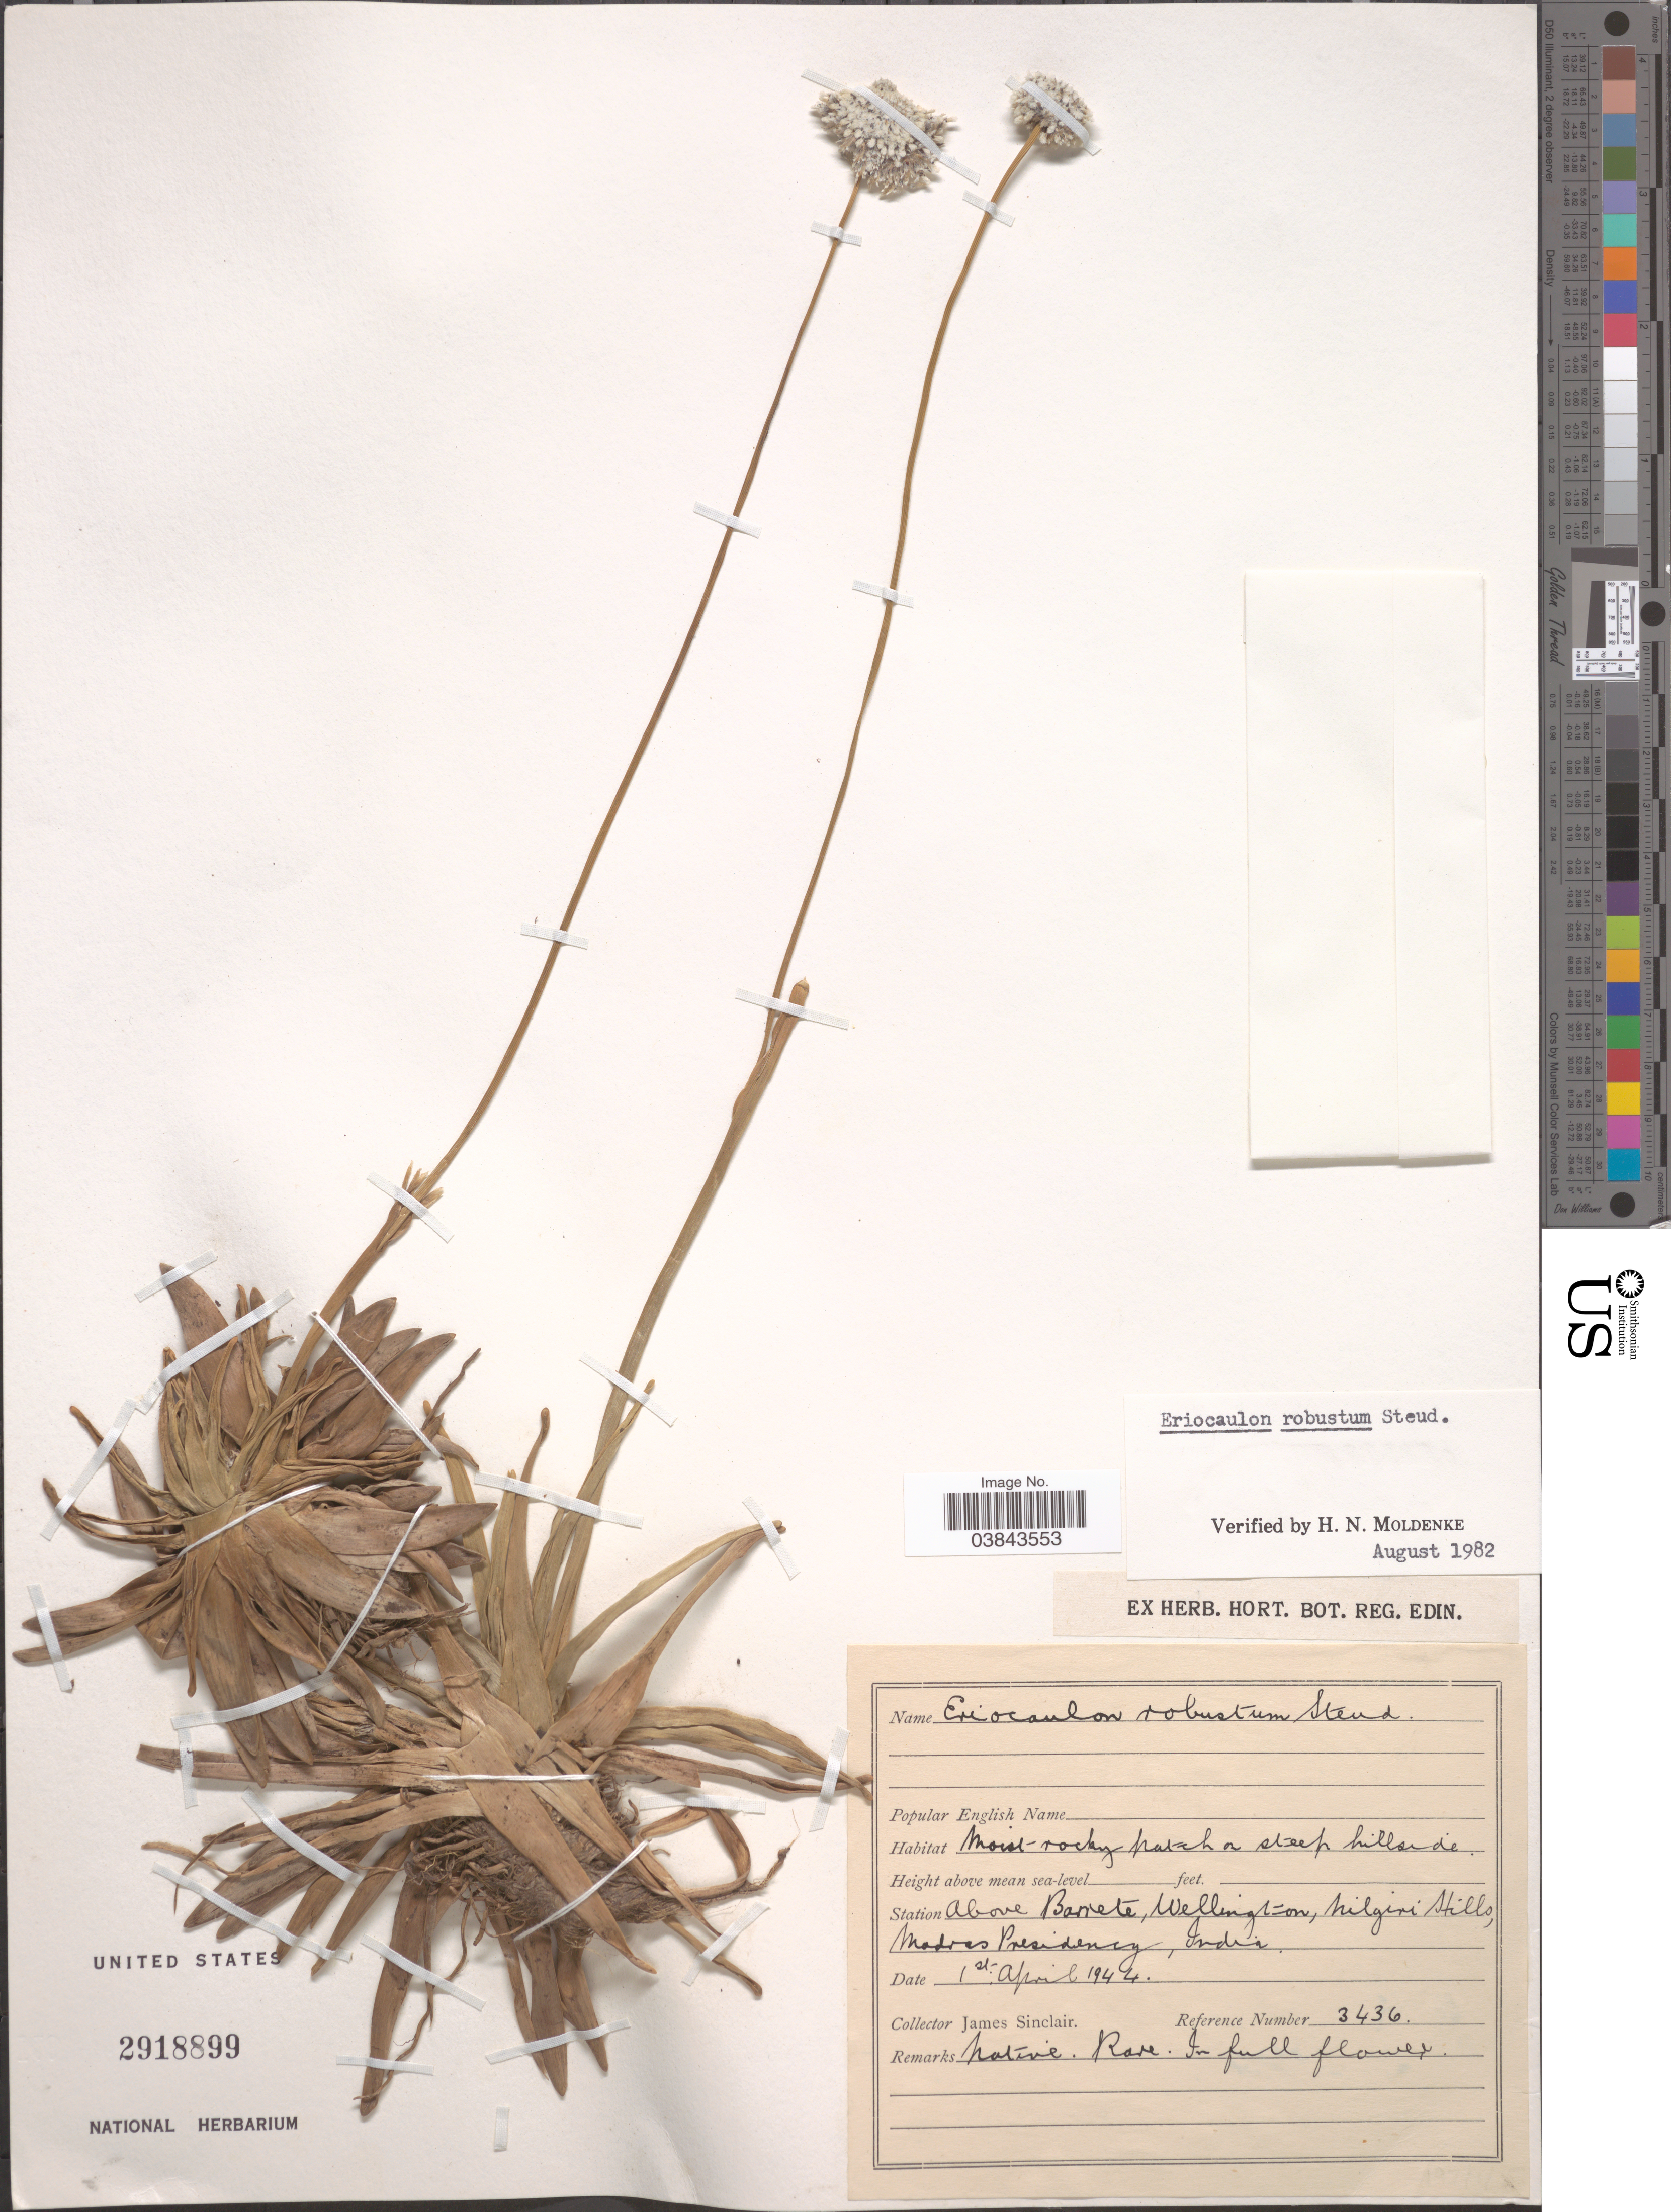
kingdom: Plantae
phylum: Tracheophyta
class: Liliopsida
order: Poales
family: Eriocaulaceae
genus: Eriocaulon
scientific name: Eriocaulon robustum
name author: Steud.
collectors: J. Sinclair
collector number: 3436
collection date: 1944-04-01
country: India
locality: Station Above Barrete, Wellington, Nilgiri Hills, Madras Presidency.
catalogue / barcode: US 2918899